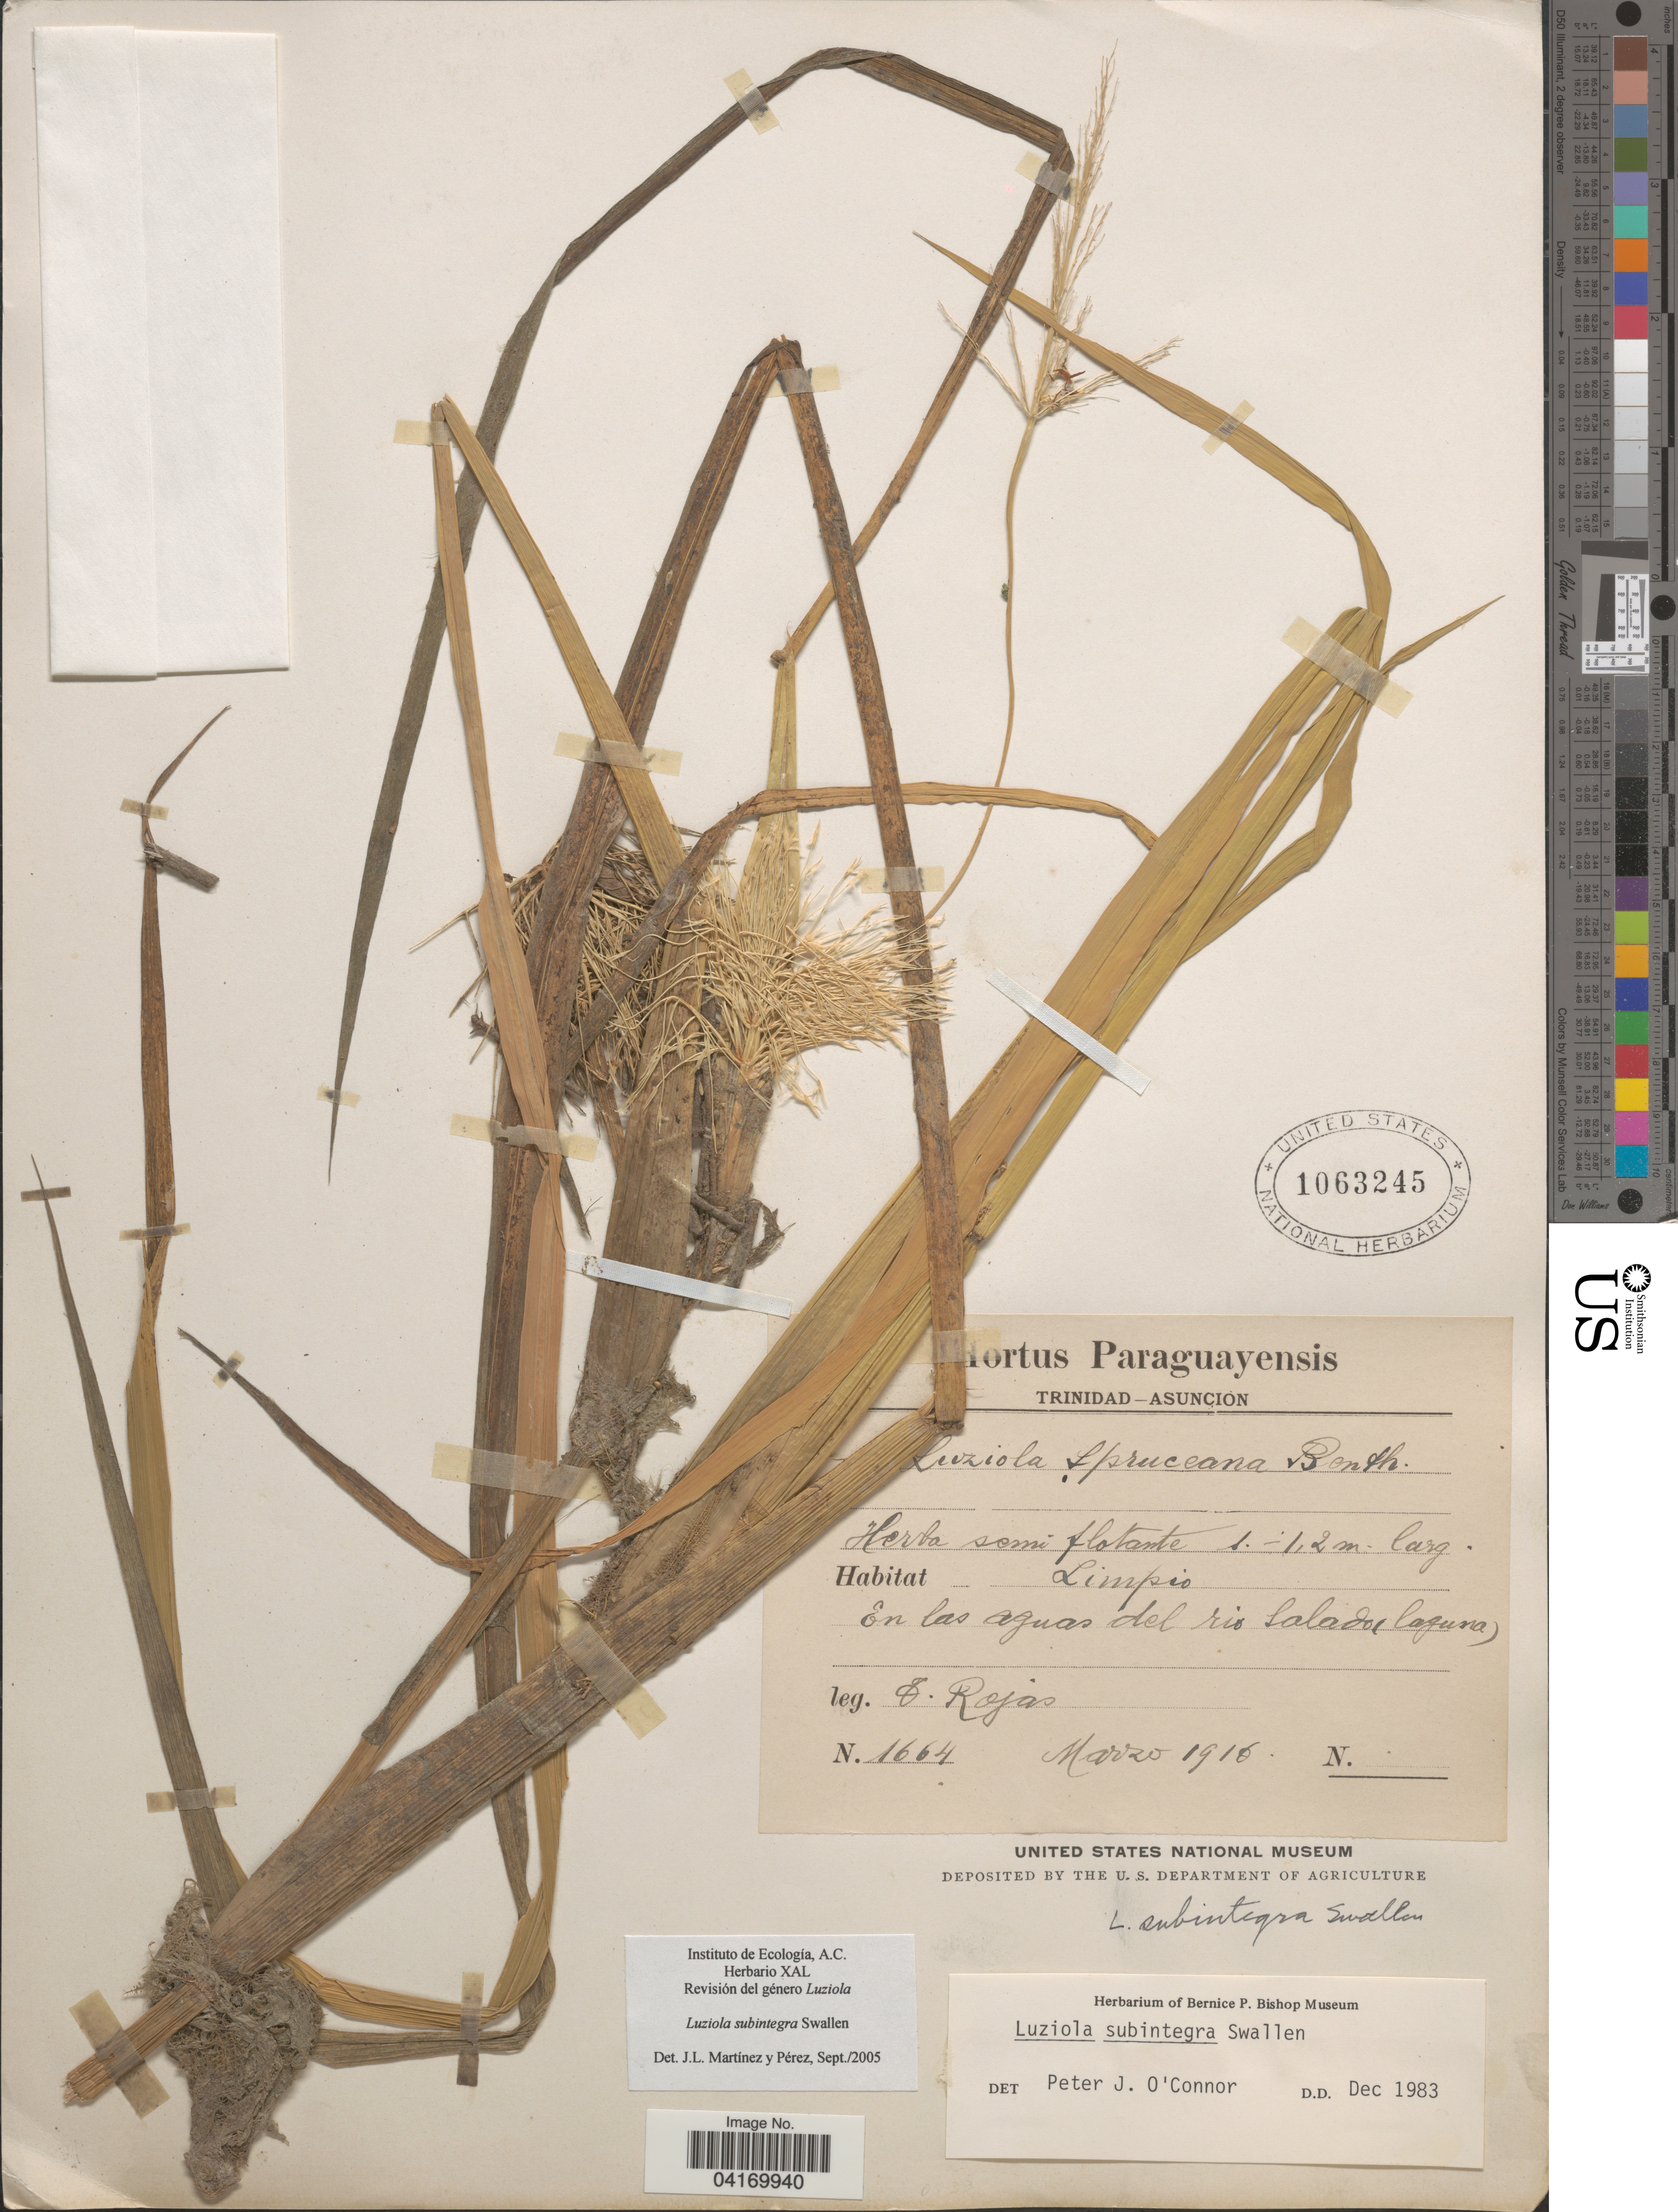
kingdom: Plantae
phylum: Tracheophyta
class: Liliopsida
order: Poales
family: Poaceae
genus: Luziola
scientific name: Luziola subintegra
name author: Swallen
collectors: E. Rojas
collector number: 1664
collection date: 1916-03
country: Paraguay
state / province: Asuncion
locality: Limpio. En las aguas del rio Salado (laguna).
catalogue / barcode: US 1063245